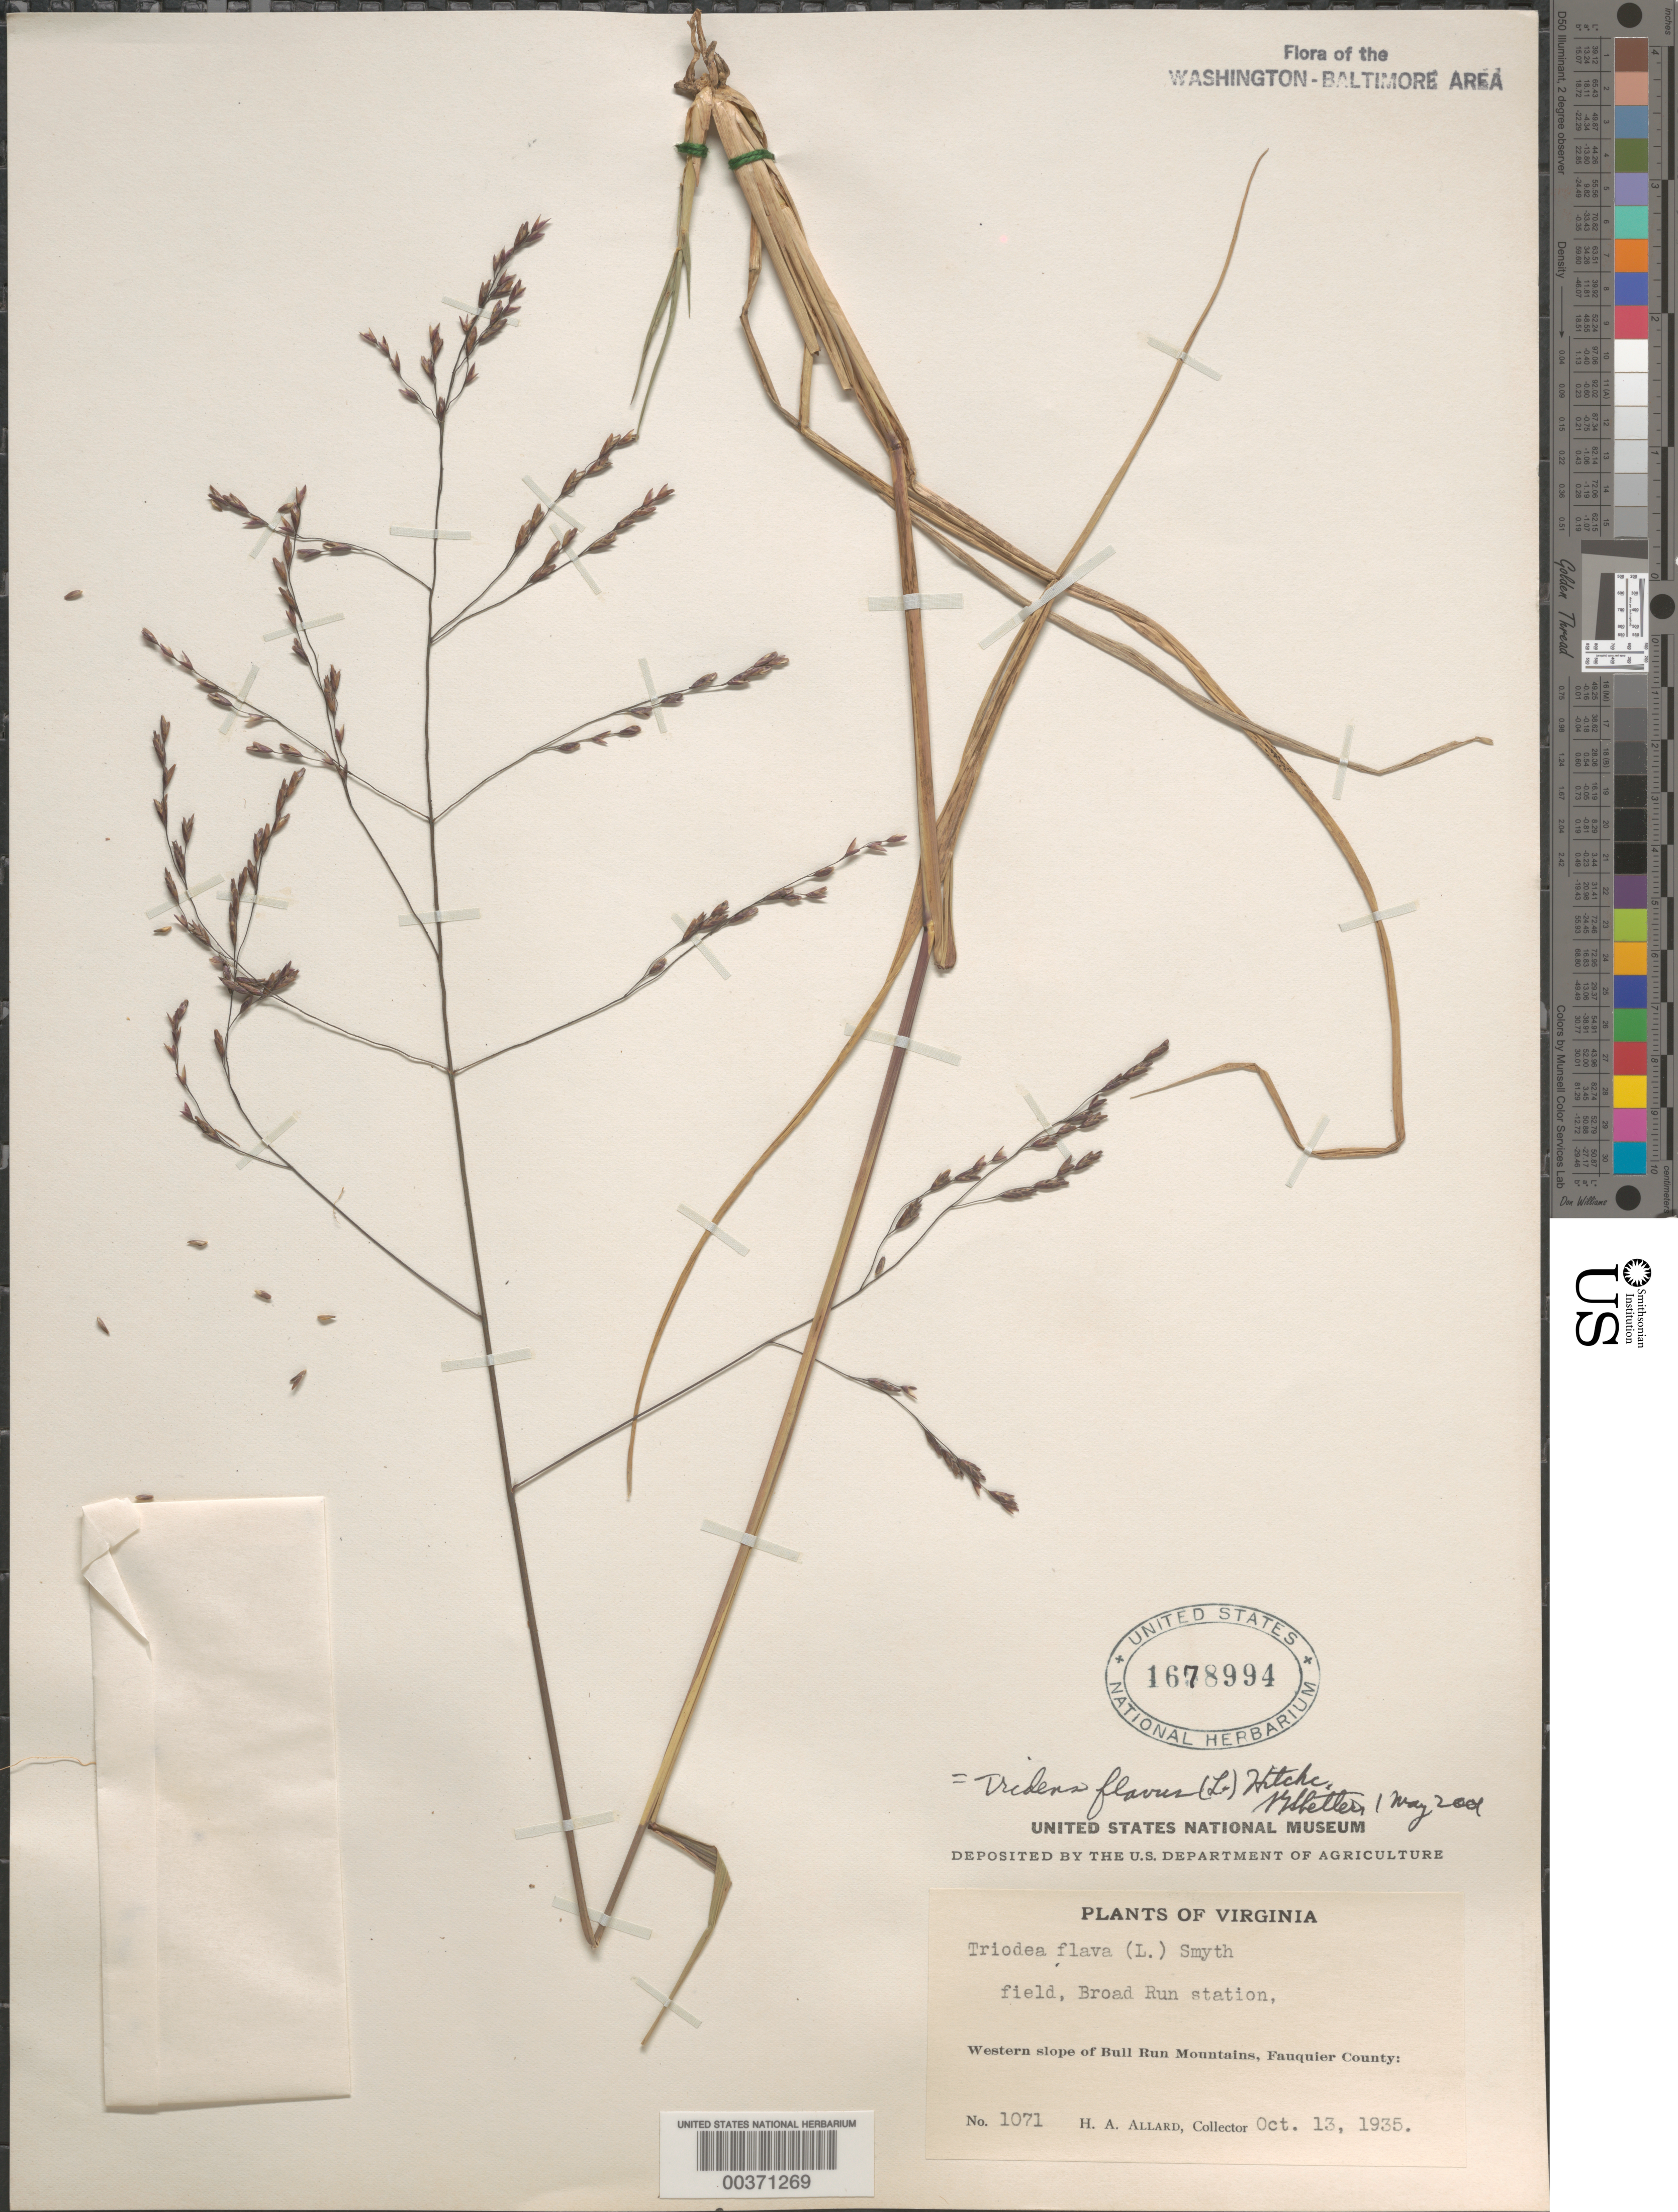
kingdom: Plantae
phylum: Tracheophyta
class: Liliopsida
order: Poales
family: Poaceae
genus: Tridens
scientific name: Tridens flavus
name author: (L.) Hitchc.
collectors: H. A. Allard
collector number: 1071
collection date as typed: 13 Oct 1935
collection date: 1935-10-13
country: United States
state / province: Virginia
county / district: Fauquier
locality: Broad Run Station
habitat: Field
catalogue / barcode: US 1678994